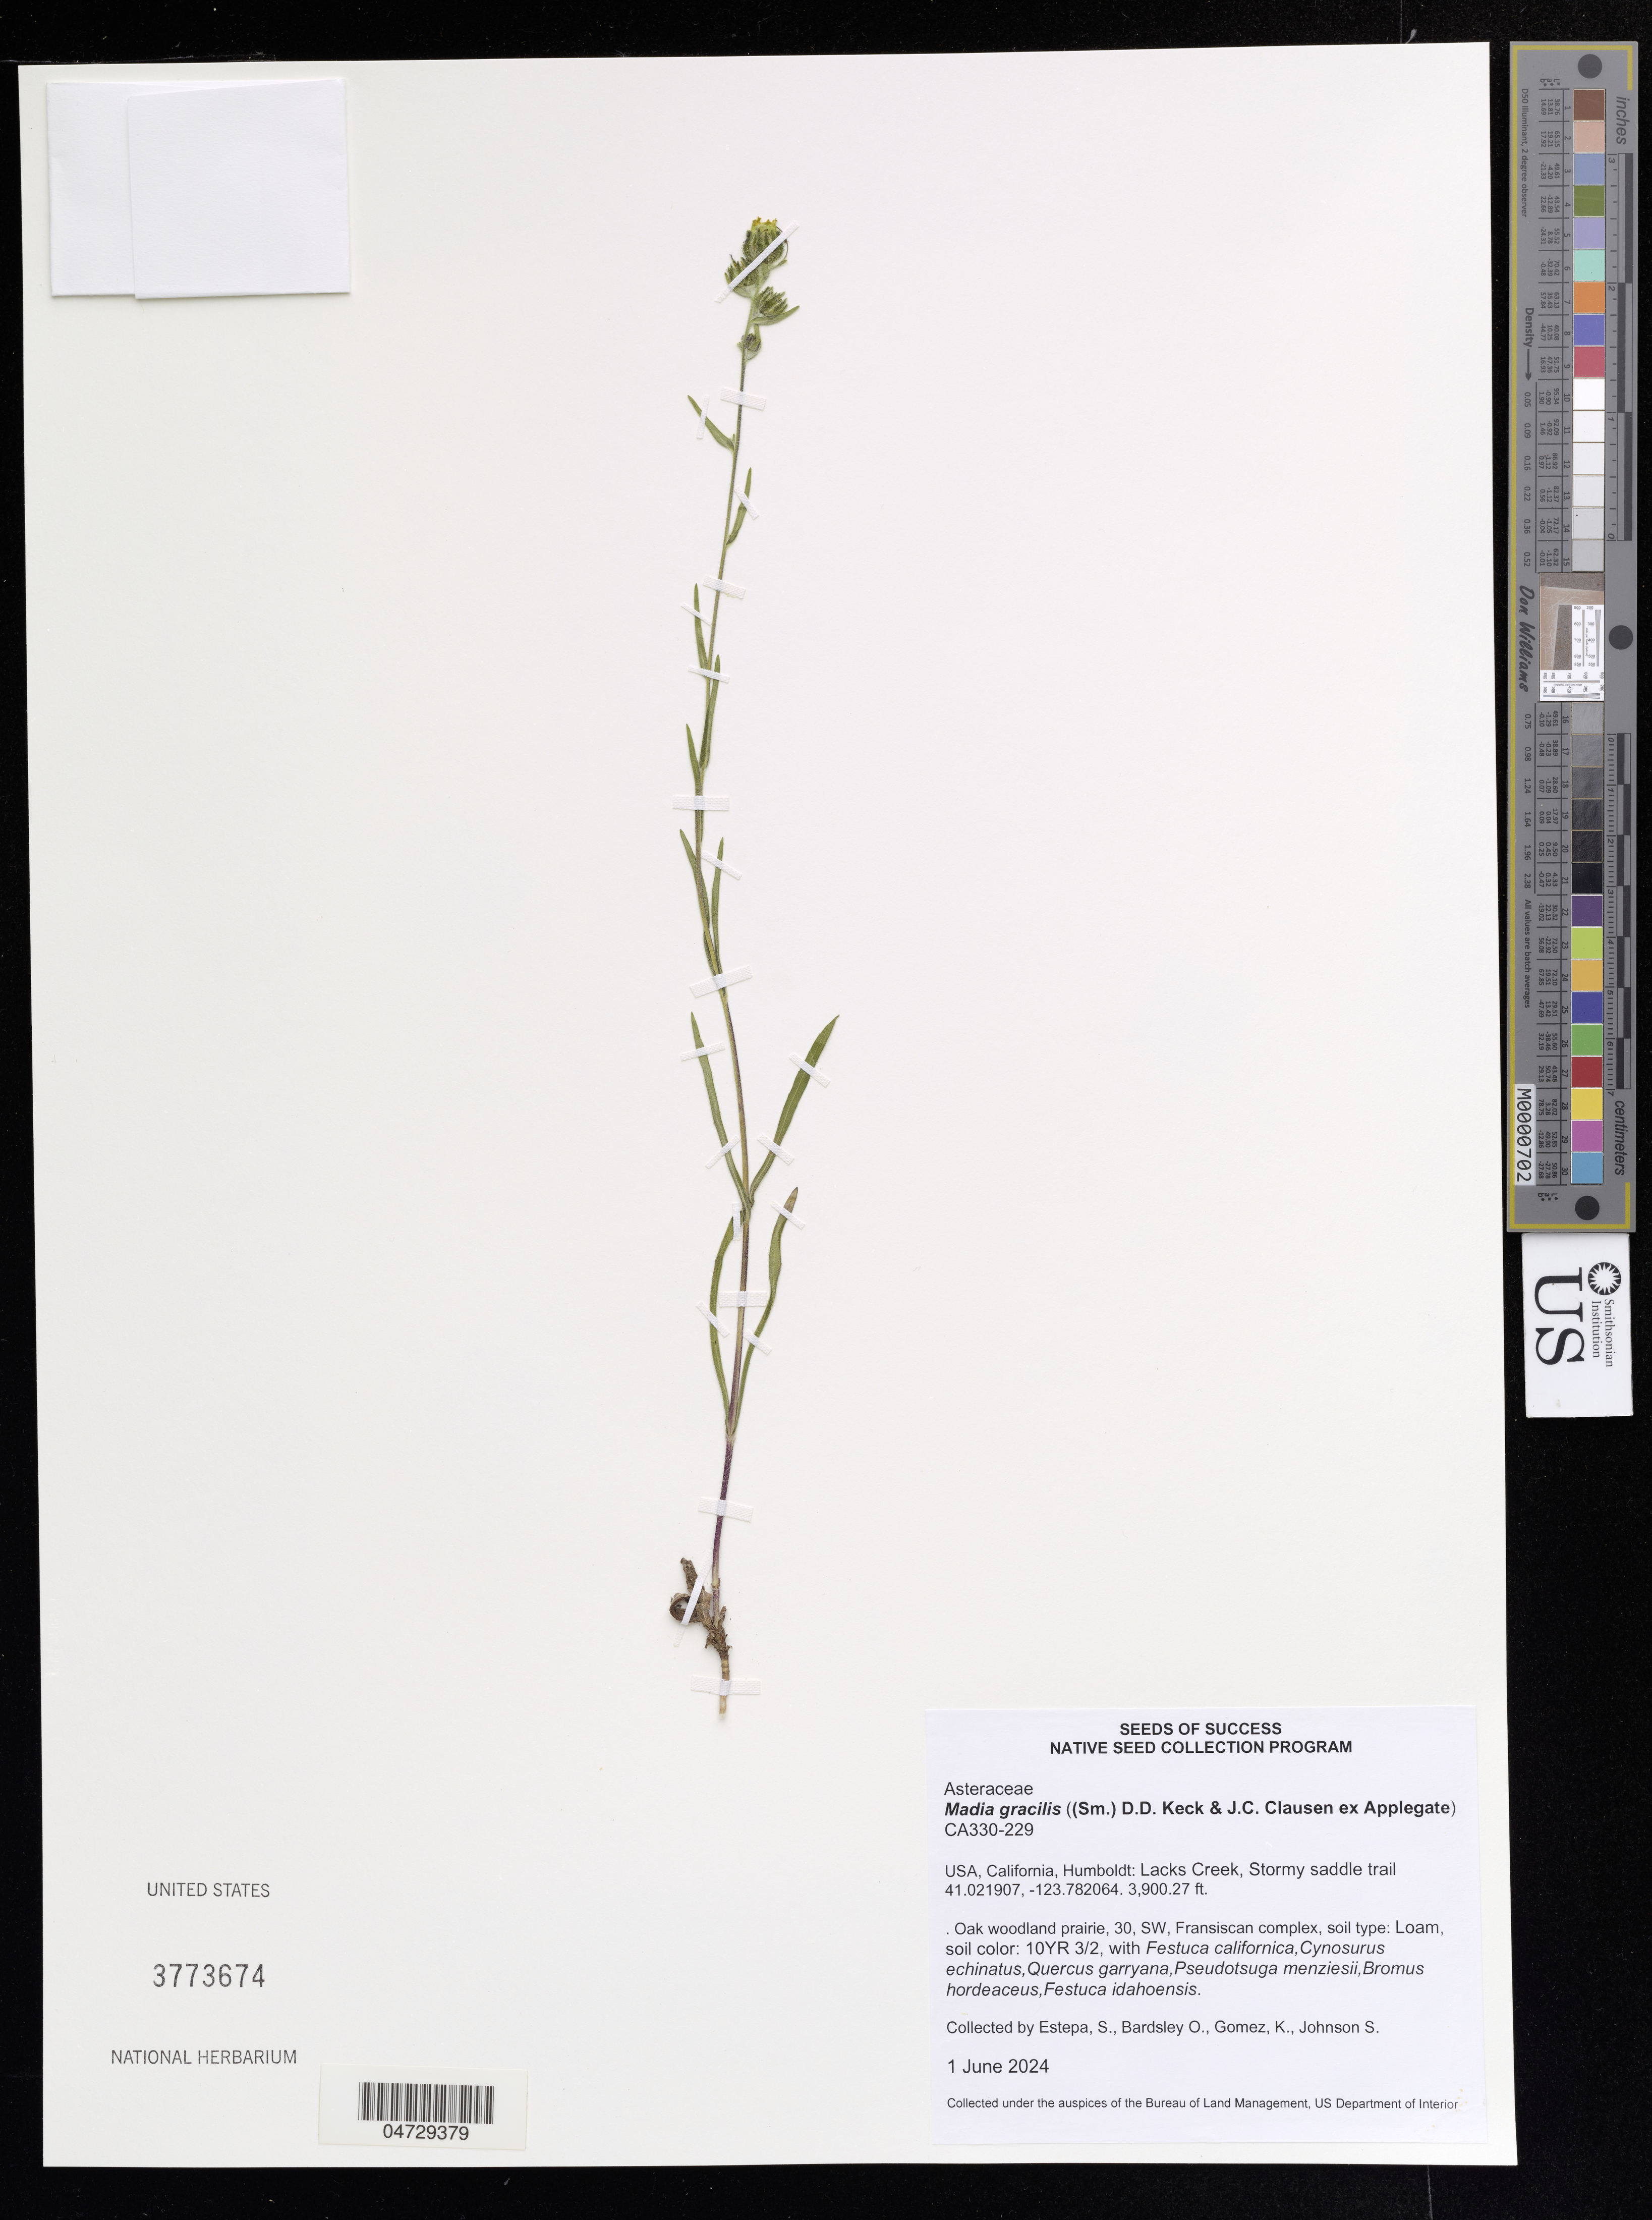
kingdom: Plantae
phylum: Tracheophyta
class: Magnoliopsida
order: Asterales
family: Asteraceae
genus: Madia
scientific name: Madia gracilis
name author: (Small ex Small) D.D. Keck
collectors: S. Estepa, O. Bardsley, K. Gomez & S. Johnson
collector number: CA330-229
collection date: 2024-06-01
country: United States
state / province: California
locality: Humboldt: Lacks Creek, Stormy saddle trail.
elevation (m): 1188.8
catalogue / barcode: US 3773674